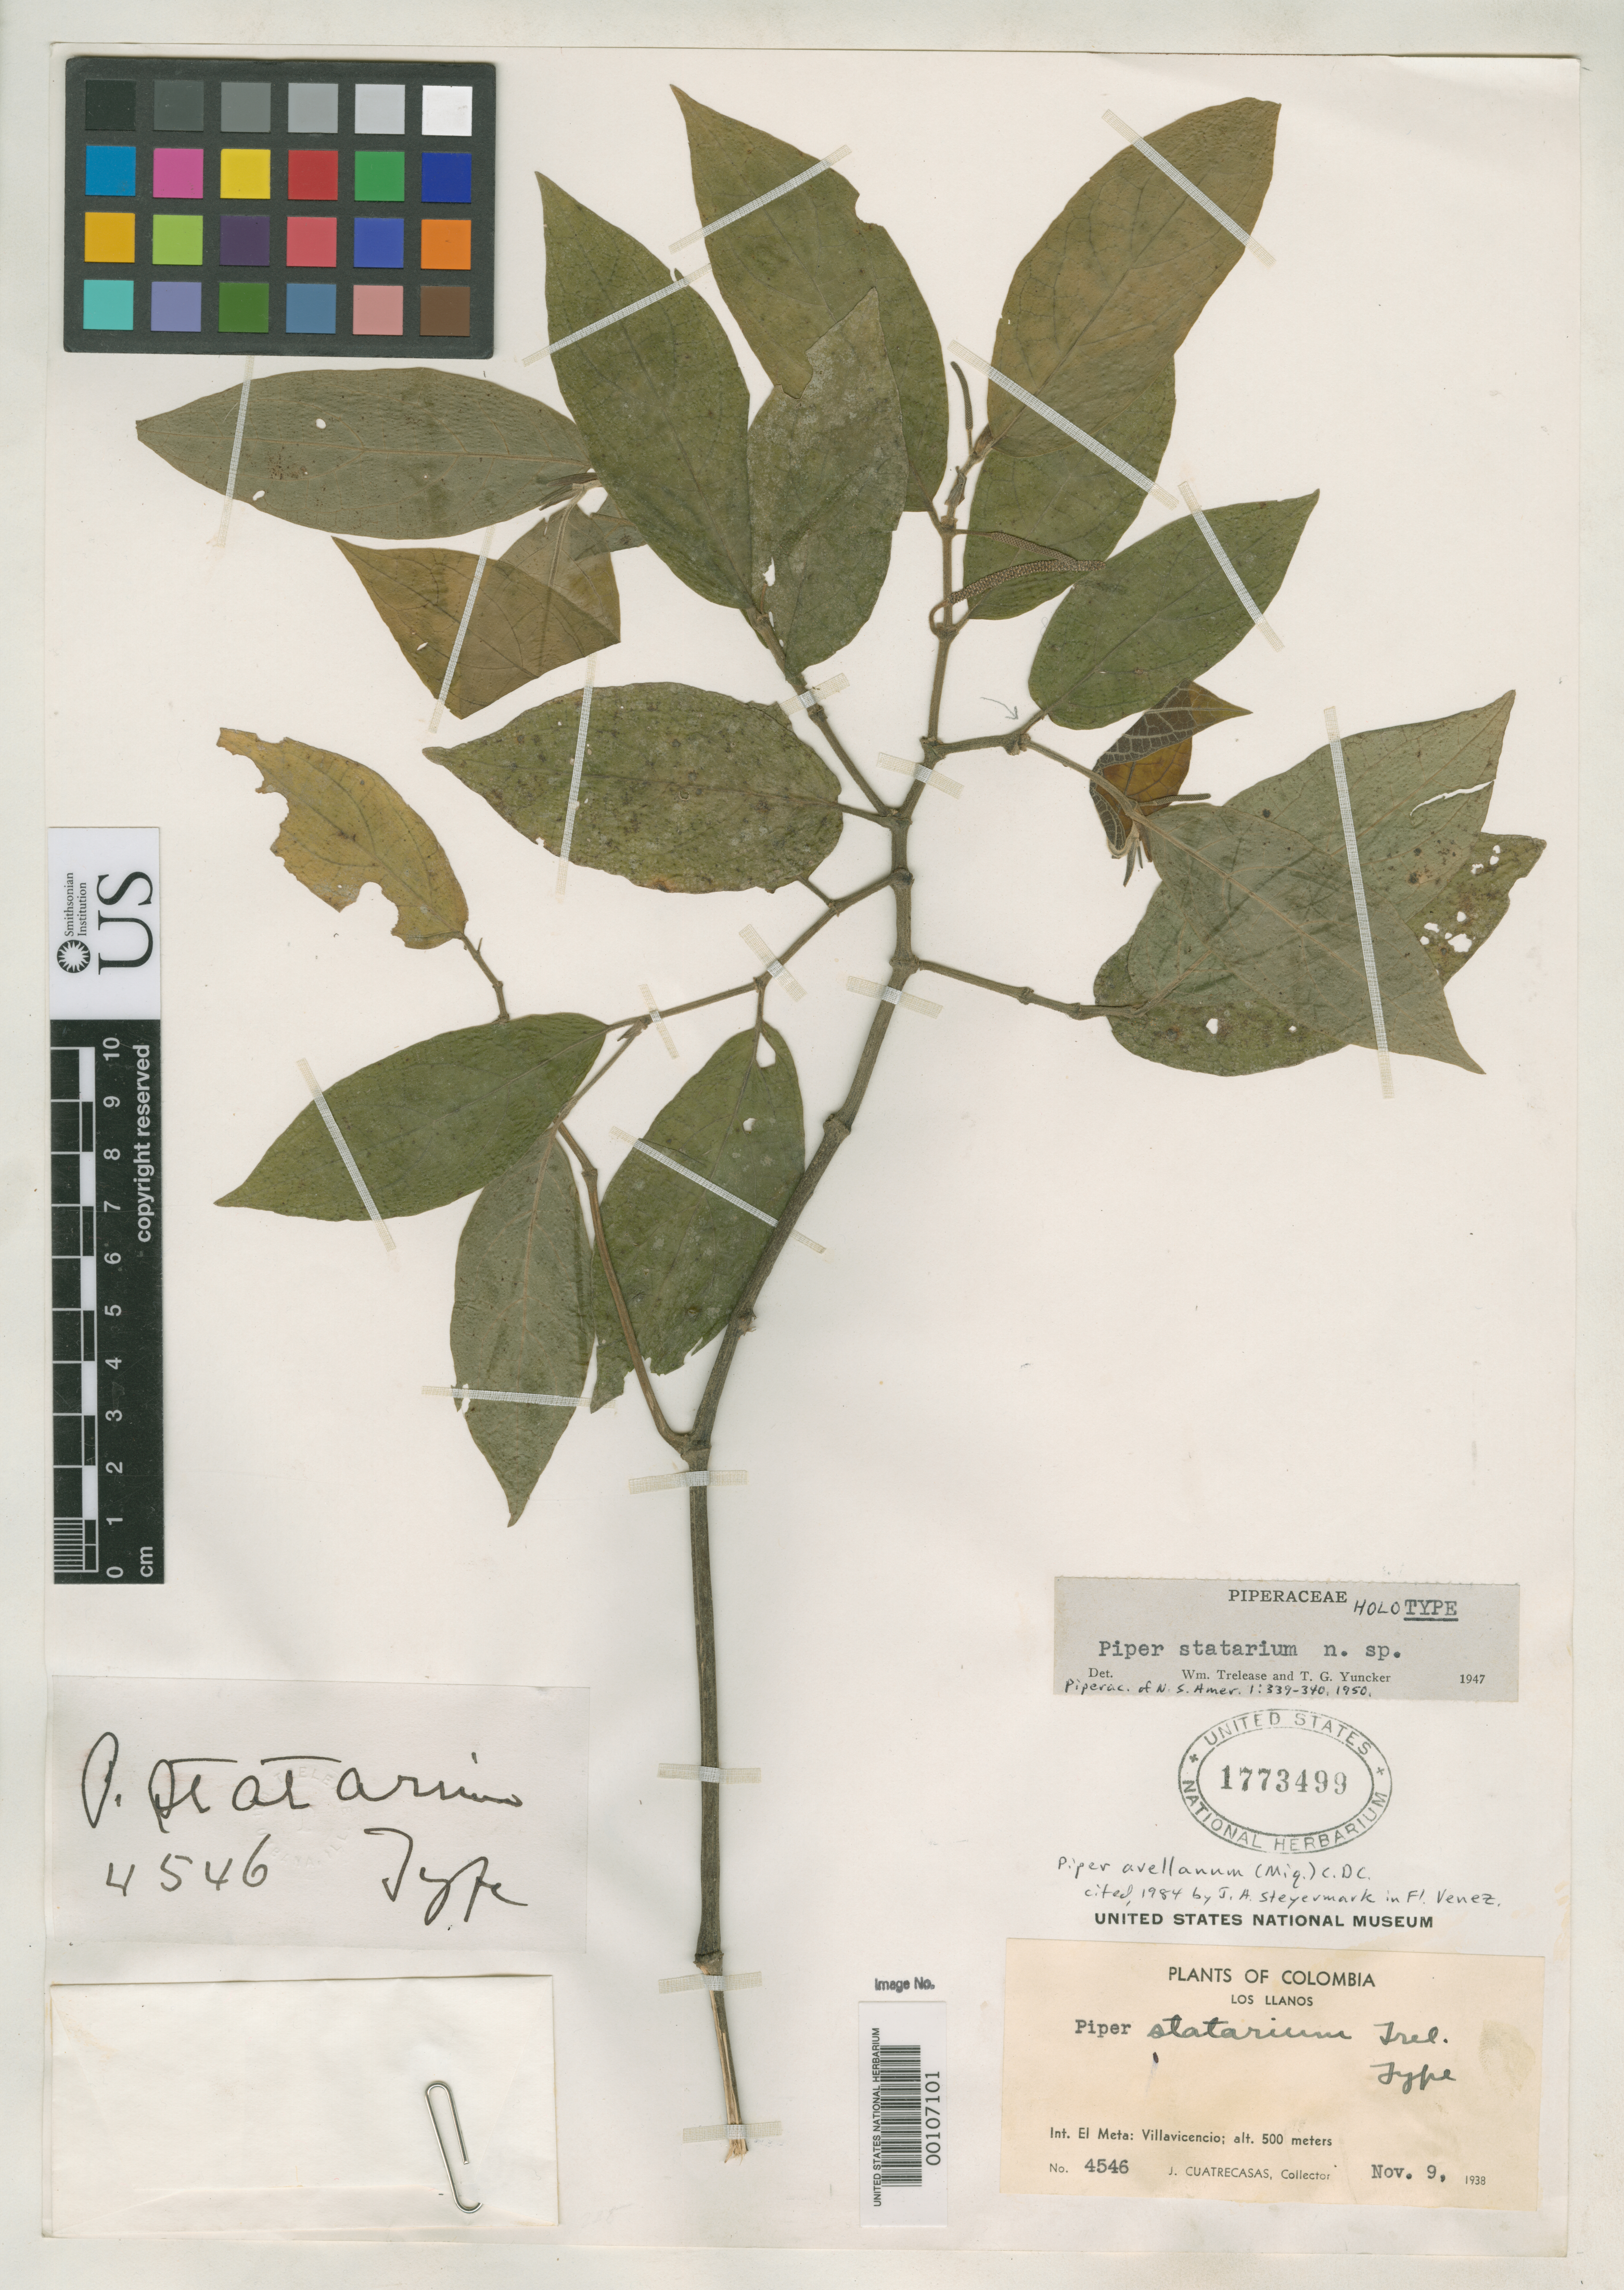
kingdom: Plantae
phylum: Tracheophyta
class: Magnoliopsida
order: Piperales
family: Piperaceae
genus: Piper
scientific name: Piper statarium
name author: Trel. & Yunck.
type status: Holotype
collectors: J. Cuatrecasas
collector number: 4546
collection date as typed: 09 Nov 1938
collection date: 1938-11-09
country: Colombia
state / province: Meta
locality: Villa Vicencia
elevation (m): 500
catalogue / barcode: US 1773499